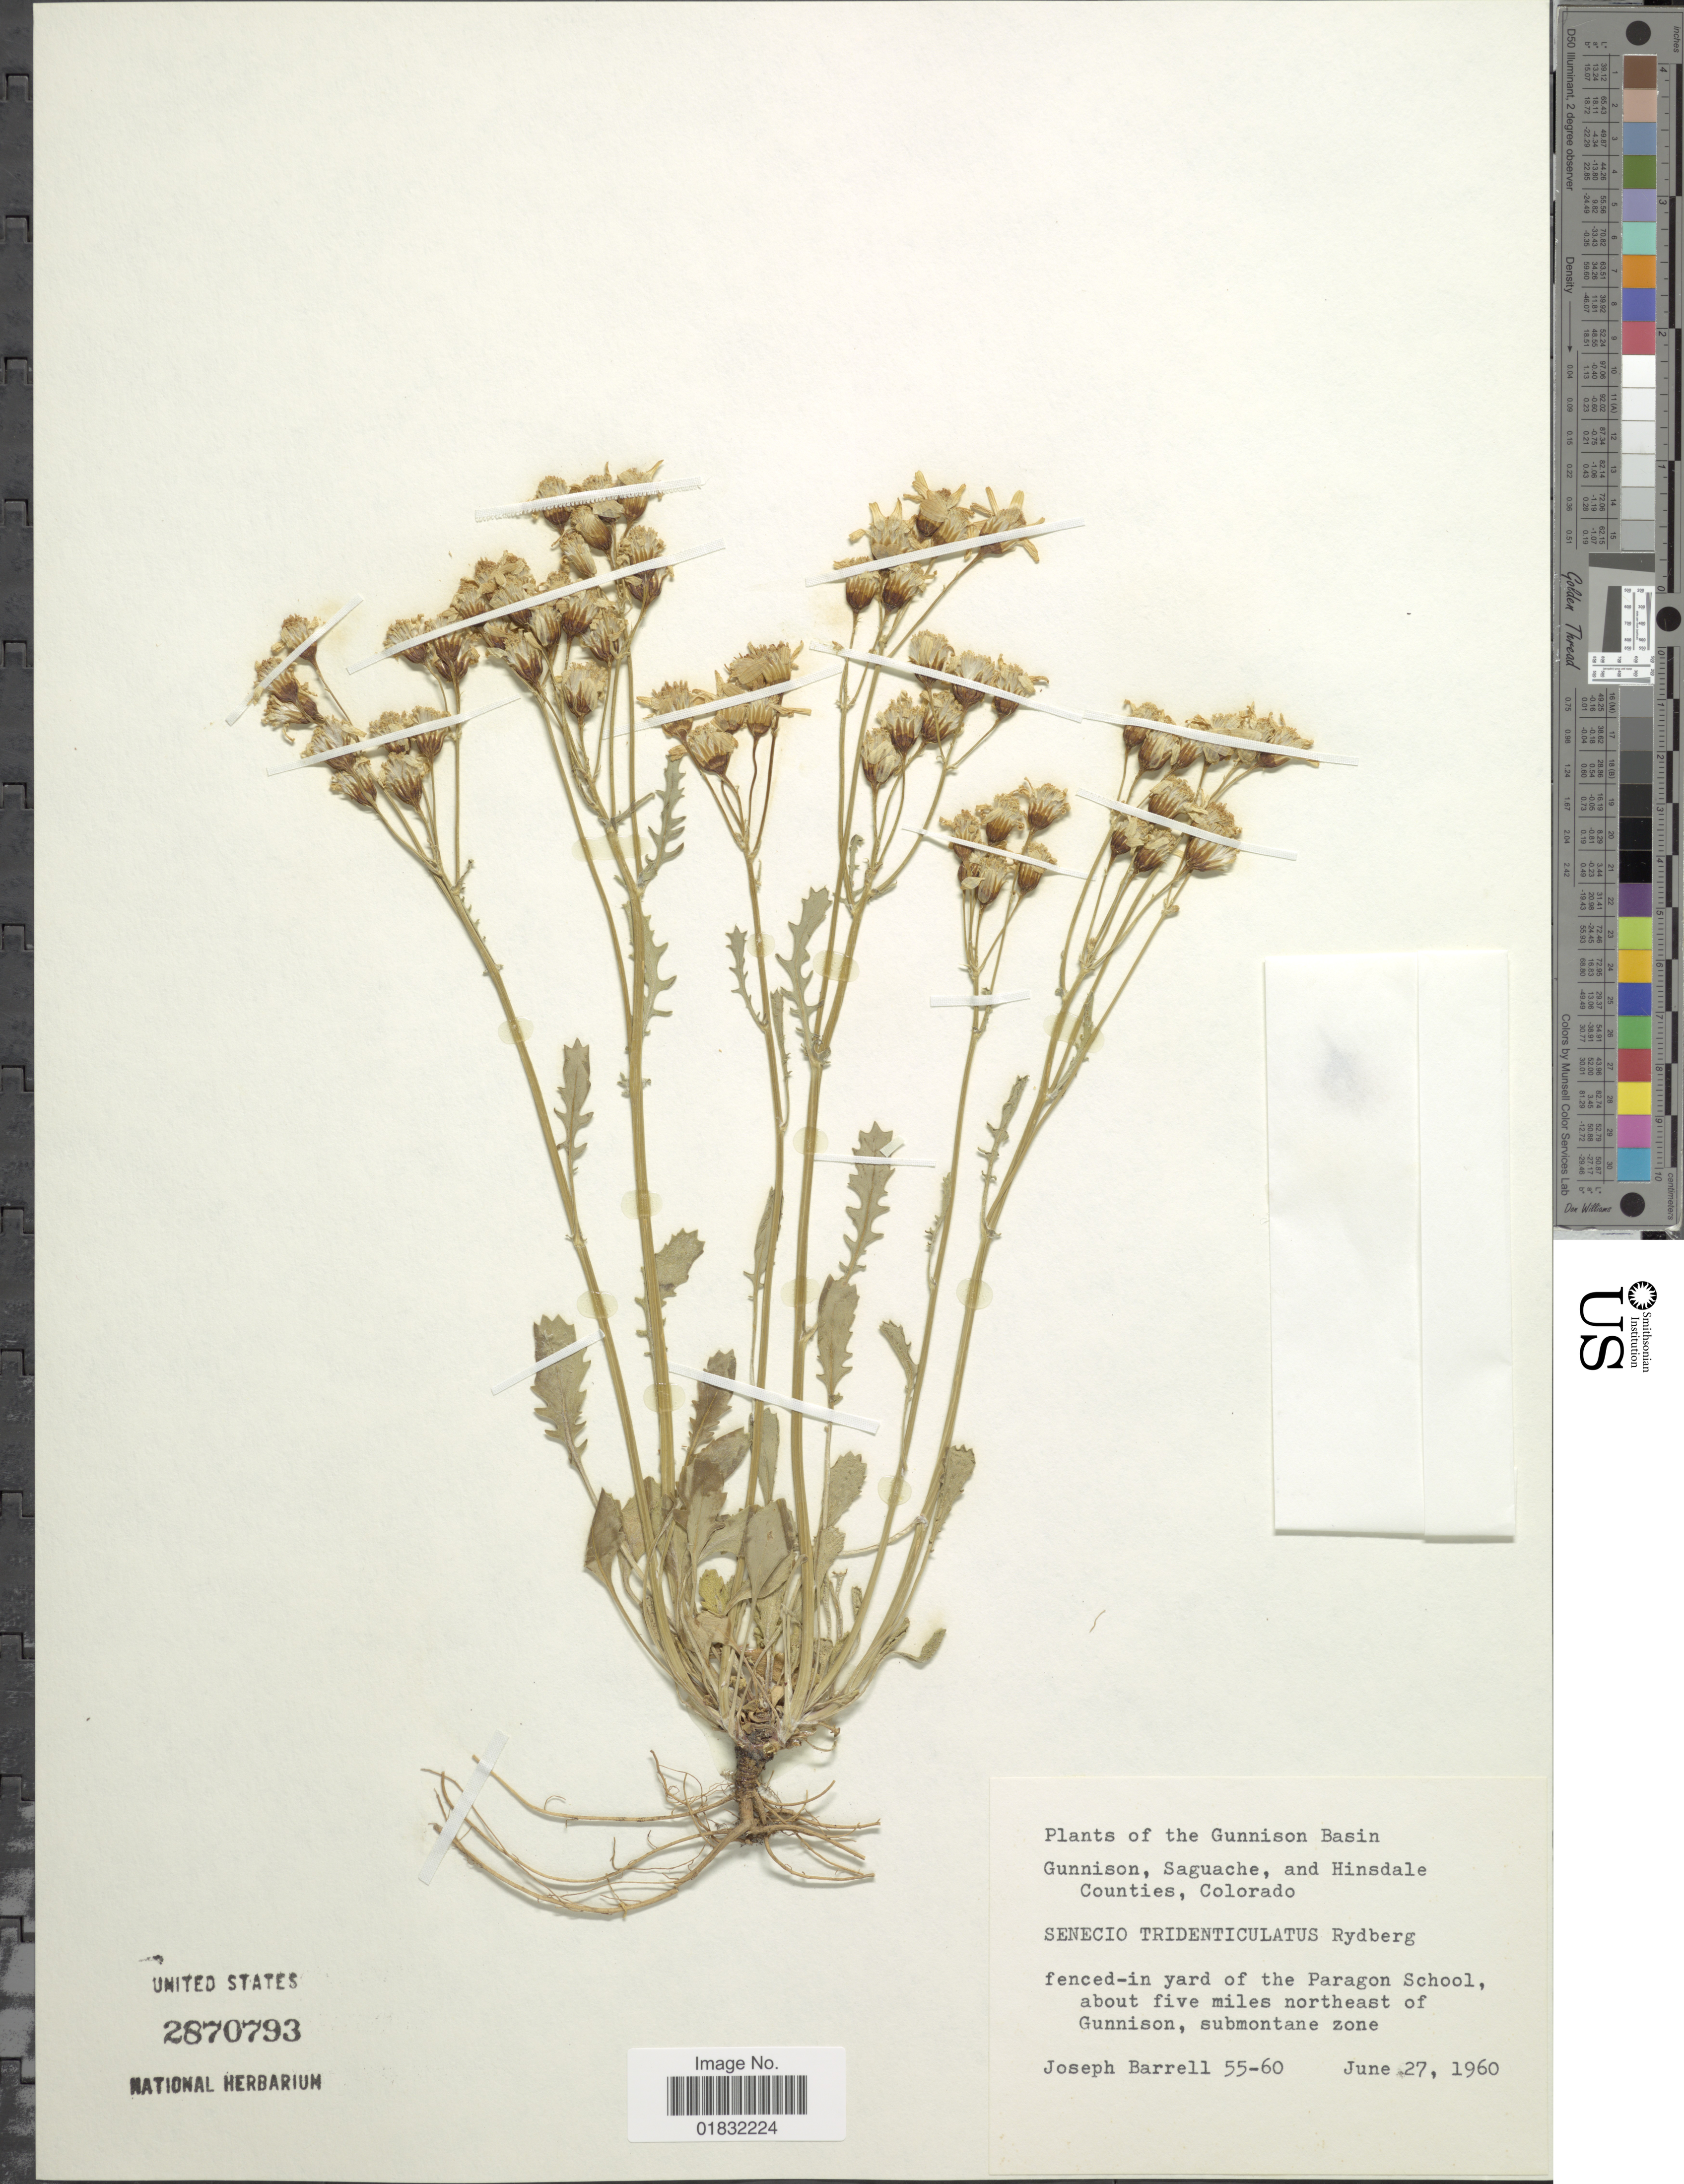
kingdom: Plantae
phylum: Tracheophyta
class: Magnoliopsida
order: Asterales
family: Asteraceae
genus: Packera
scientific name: Packera tridenticulata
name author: (Rydb.) W.A. Weber & Á. Löve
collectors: J. Barrell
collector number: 55-60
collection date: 1960-06-27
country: United States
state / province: Colorado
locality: The Gunnison Basin Gunnison, Saguache, and Hinsdale Counties, fenced-in yard of the Paragon School, about five miles northeast of Gunnison, submontane zone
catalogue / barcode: US 2870793